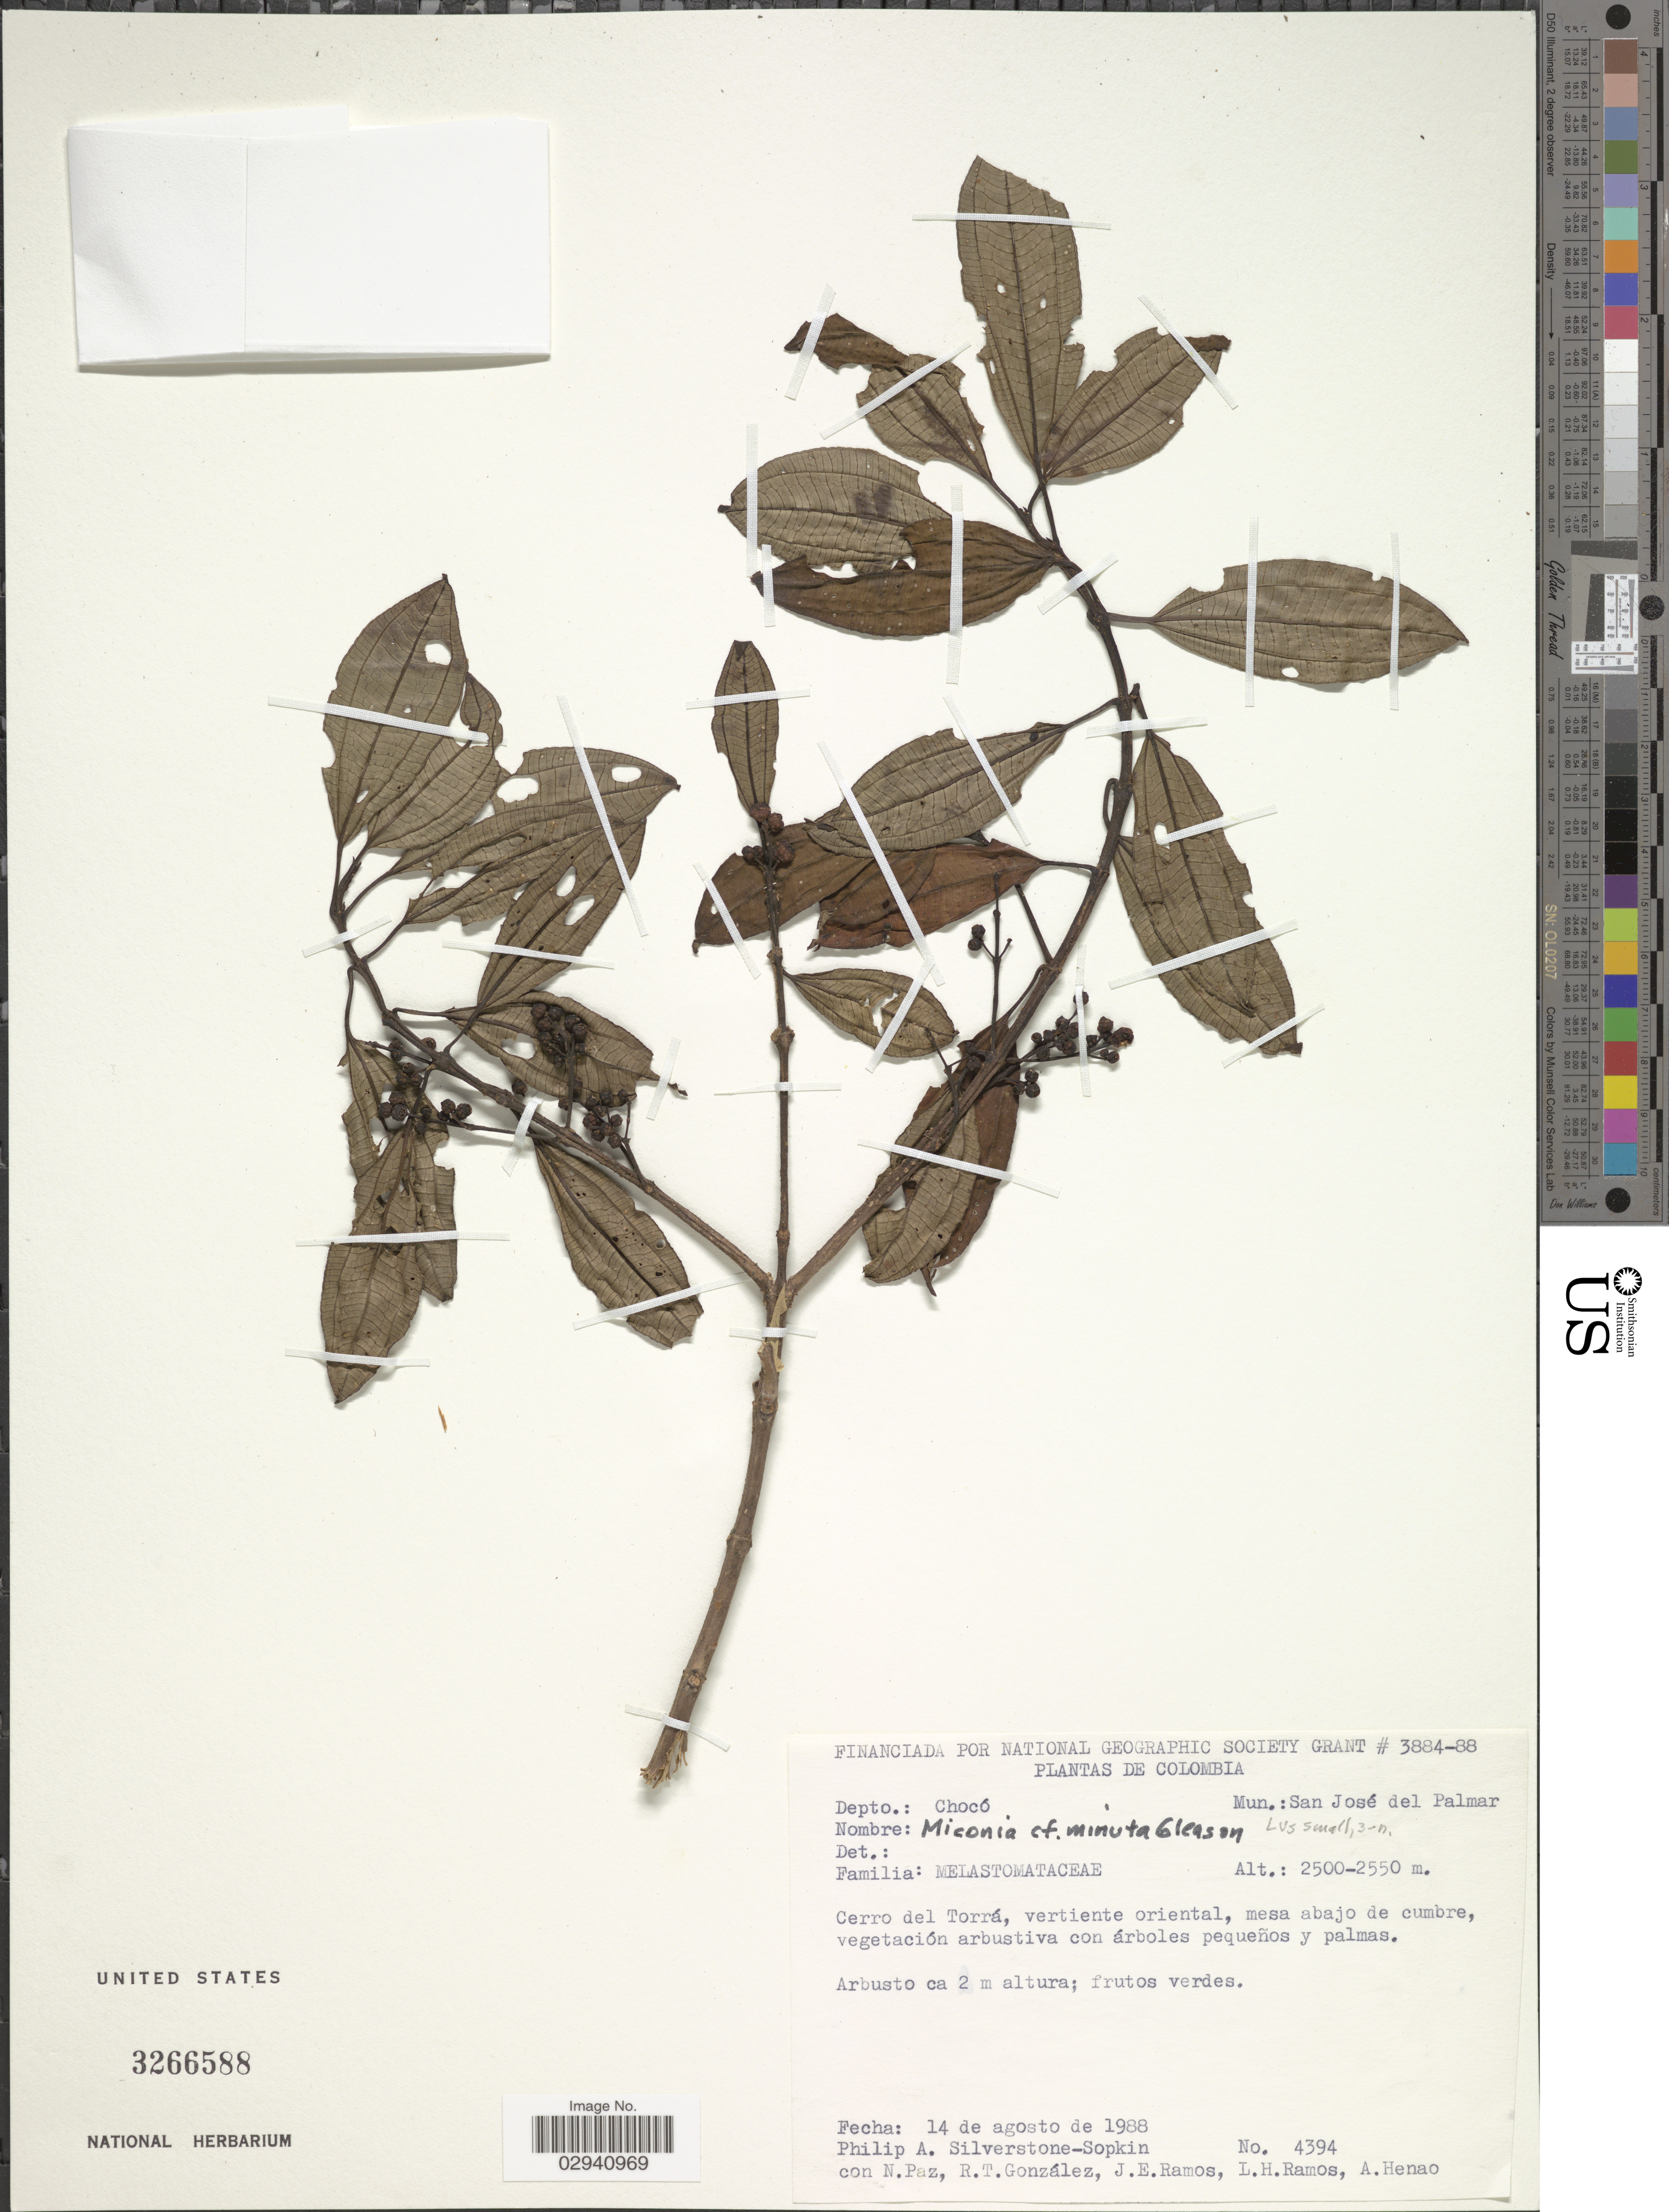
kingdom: Plantae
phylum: Tracheophyta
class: Magnoliopsida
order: Myrtales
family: Melastomataceae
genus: Miconia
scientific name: Miconia minuta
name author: Gleason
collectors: P. A. Silverstone-Sopkin, N. Paz, R. Gonzalez, J. E. Ramos & et al.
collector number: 4394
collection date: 1988-08-14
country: Colombia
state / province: Chocó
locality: Depto.: Chocó. Mun.: San José del Palmar. Cerro del Torrá, vertiente oriental, mesa abajo de cumbre.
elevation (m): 2500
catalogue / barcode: US 3266588